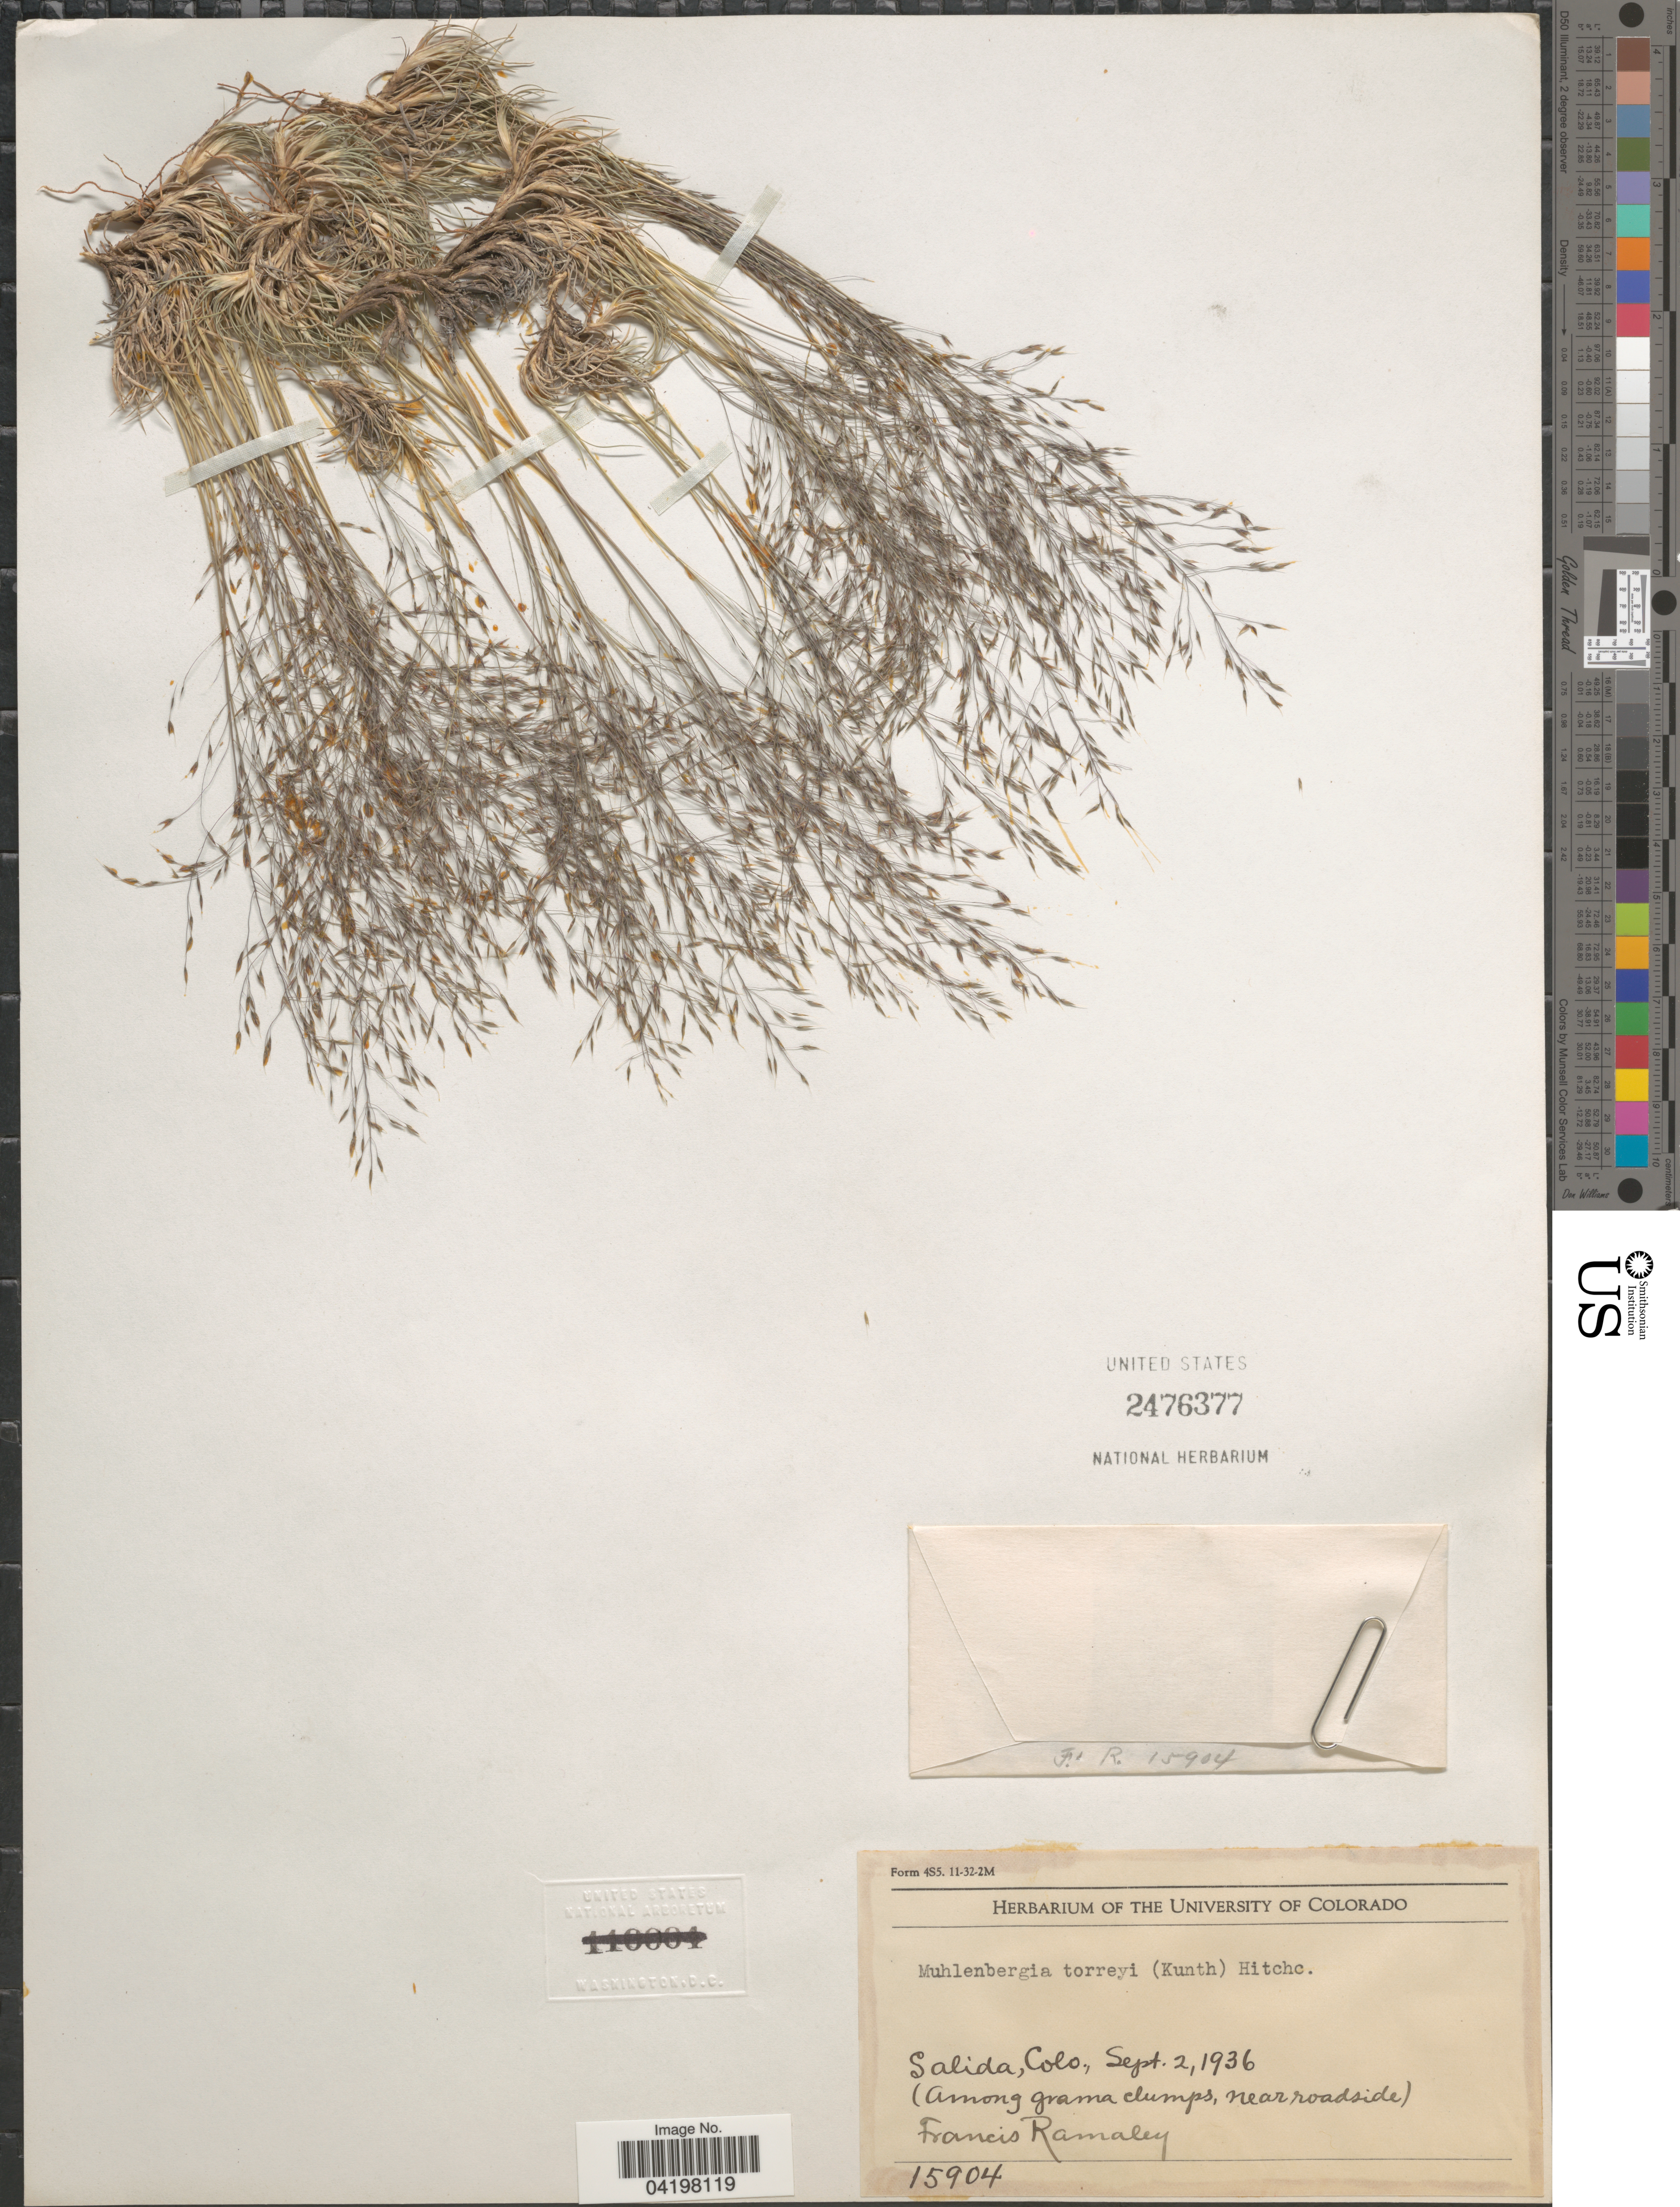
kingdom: Plantae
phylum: Tracheophyta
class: Liliopsida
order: Poales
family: Poaceae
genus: Muhlenbergia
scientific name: Muhlenbergia torreyi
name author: (Kunth) Hitchc. ex Bush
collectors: F. Ramaley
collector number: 15904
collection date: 1936-09-02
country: United States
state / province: Colorado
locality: Salida.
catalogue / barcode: US 2476377